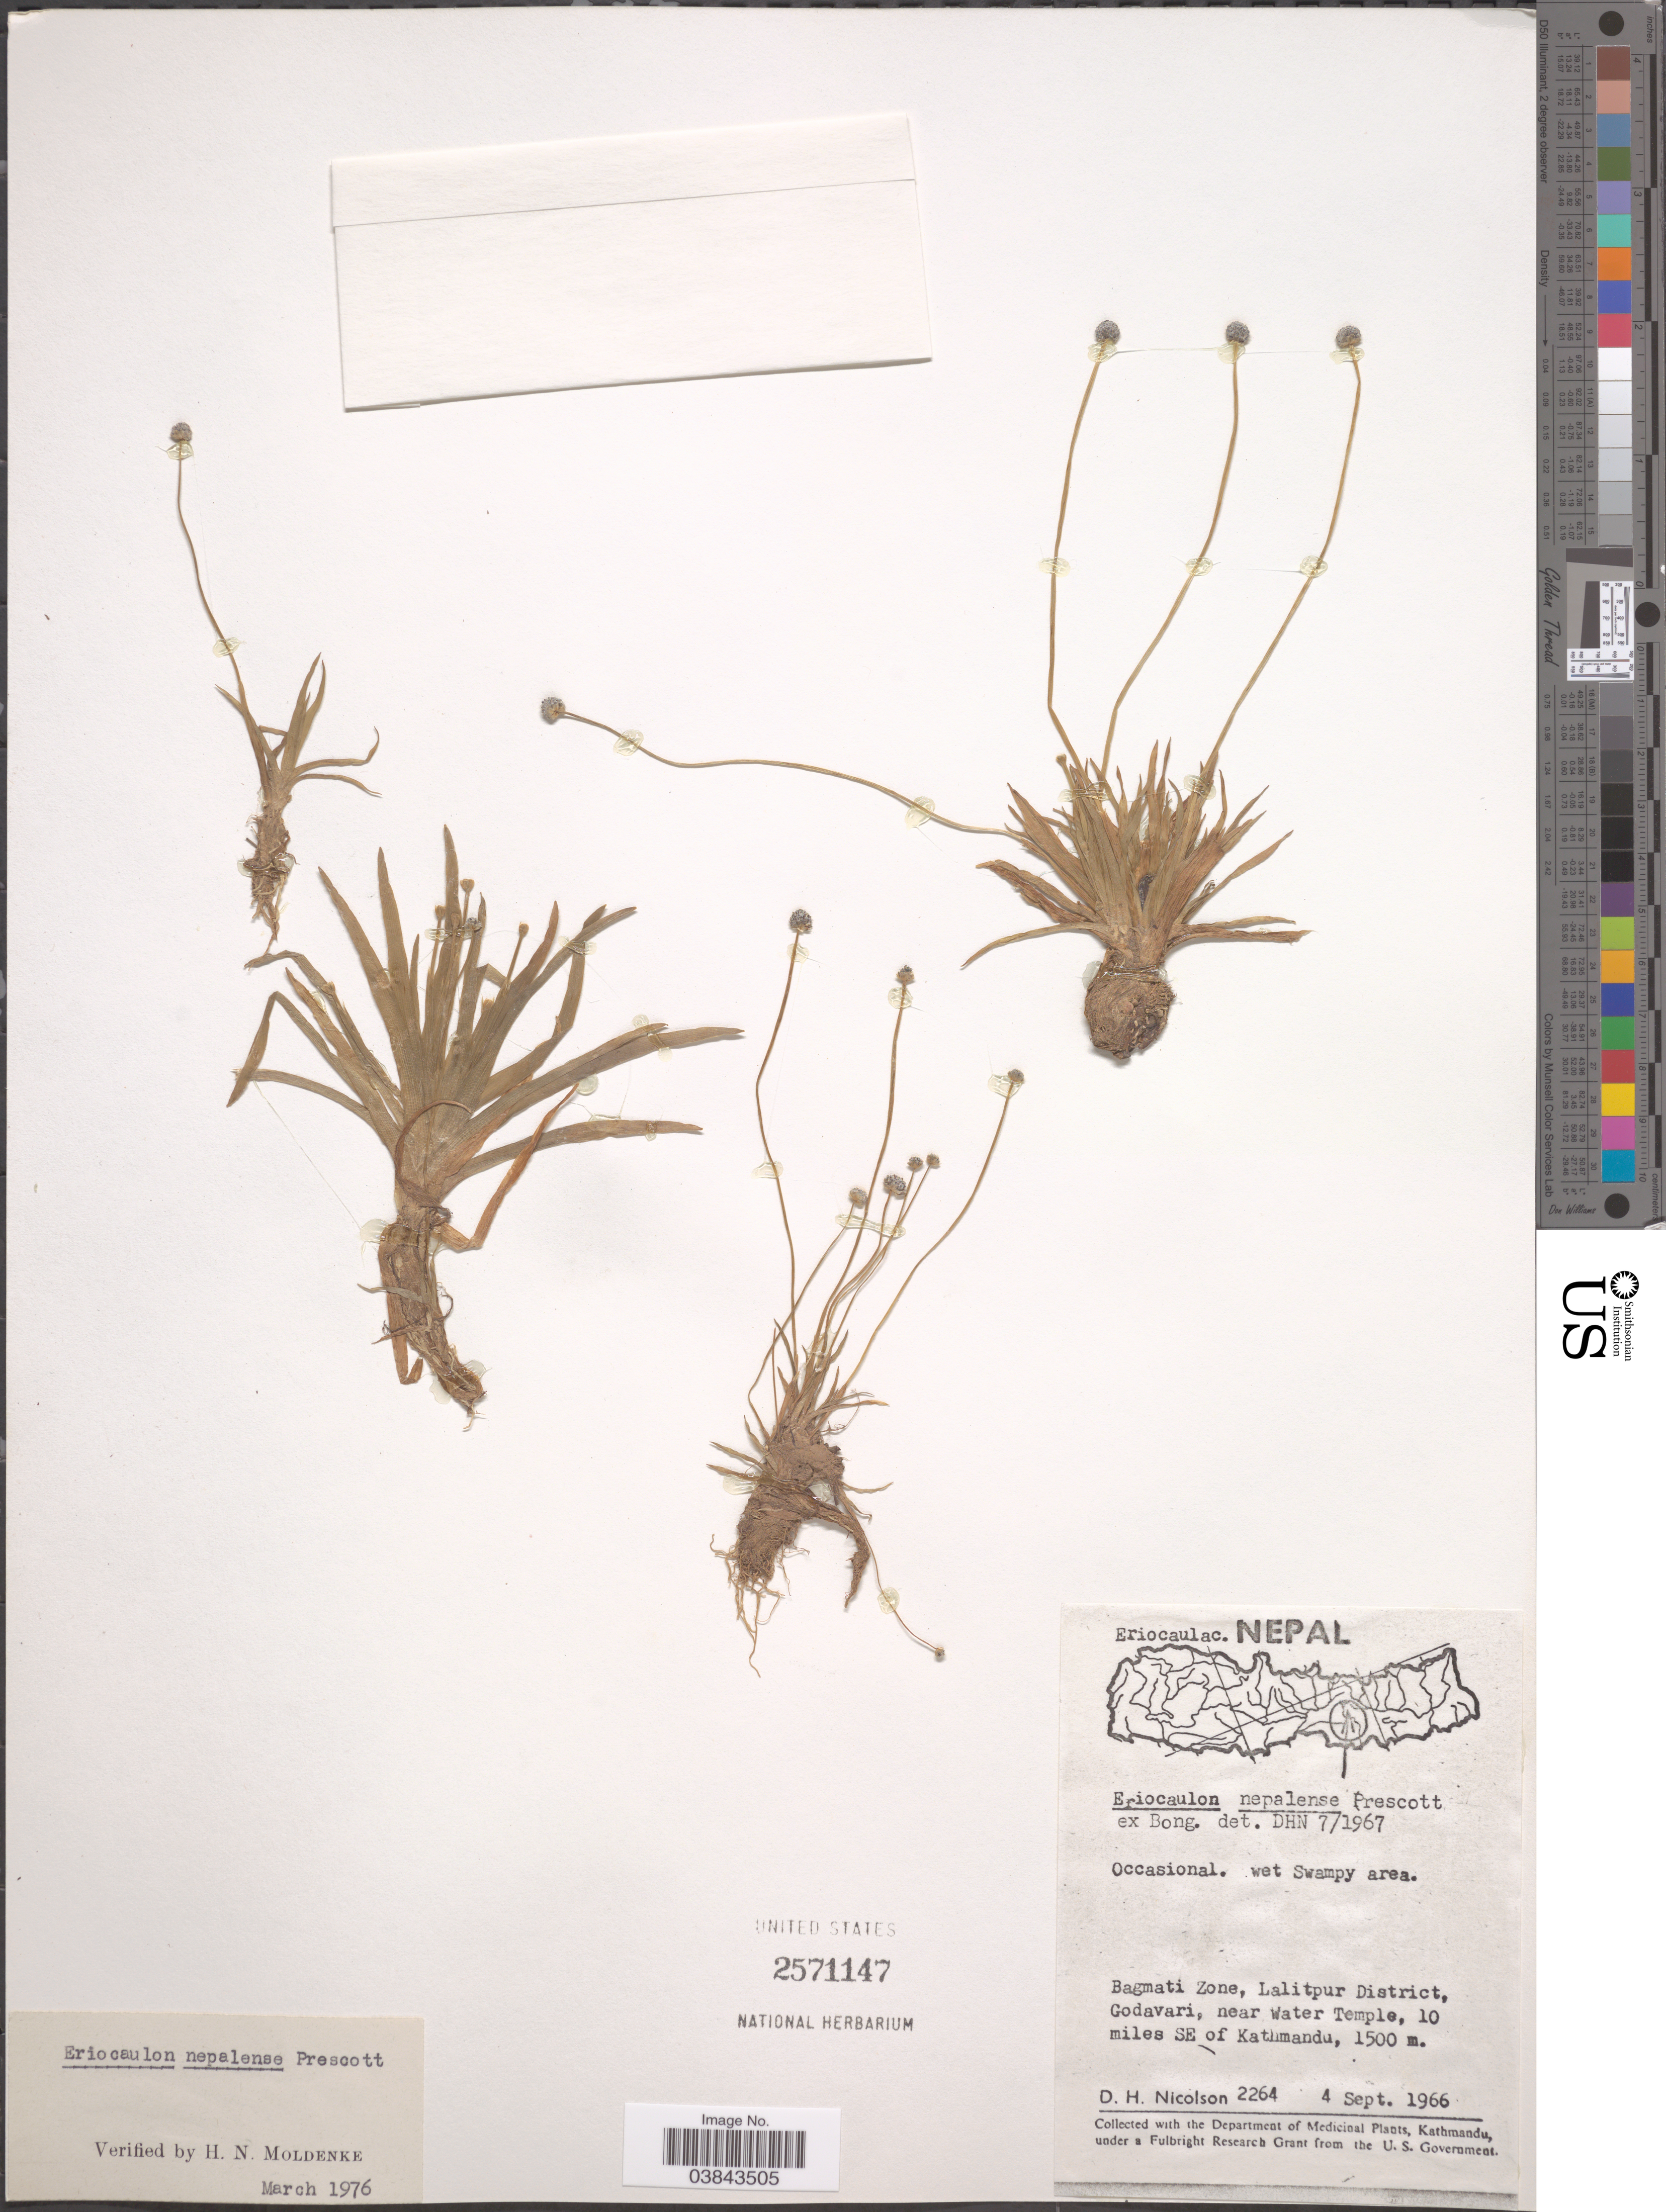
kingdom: Plantae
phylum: Tracheophyta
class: Liliopsida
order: Poales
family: Eriocaulaceae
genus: Eriocaulon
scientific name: Eriocaulon nepalense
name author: Bong.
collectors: D. H. Nicolson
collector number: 2264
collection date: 1966-09-04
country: Nepal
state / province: Bagmati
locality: Bagmati Zone, Lalitpur District, Godavari, near Water Temple, 10 miles SE of Kathmandu.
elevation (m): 1500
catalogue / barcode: US 2571147